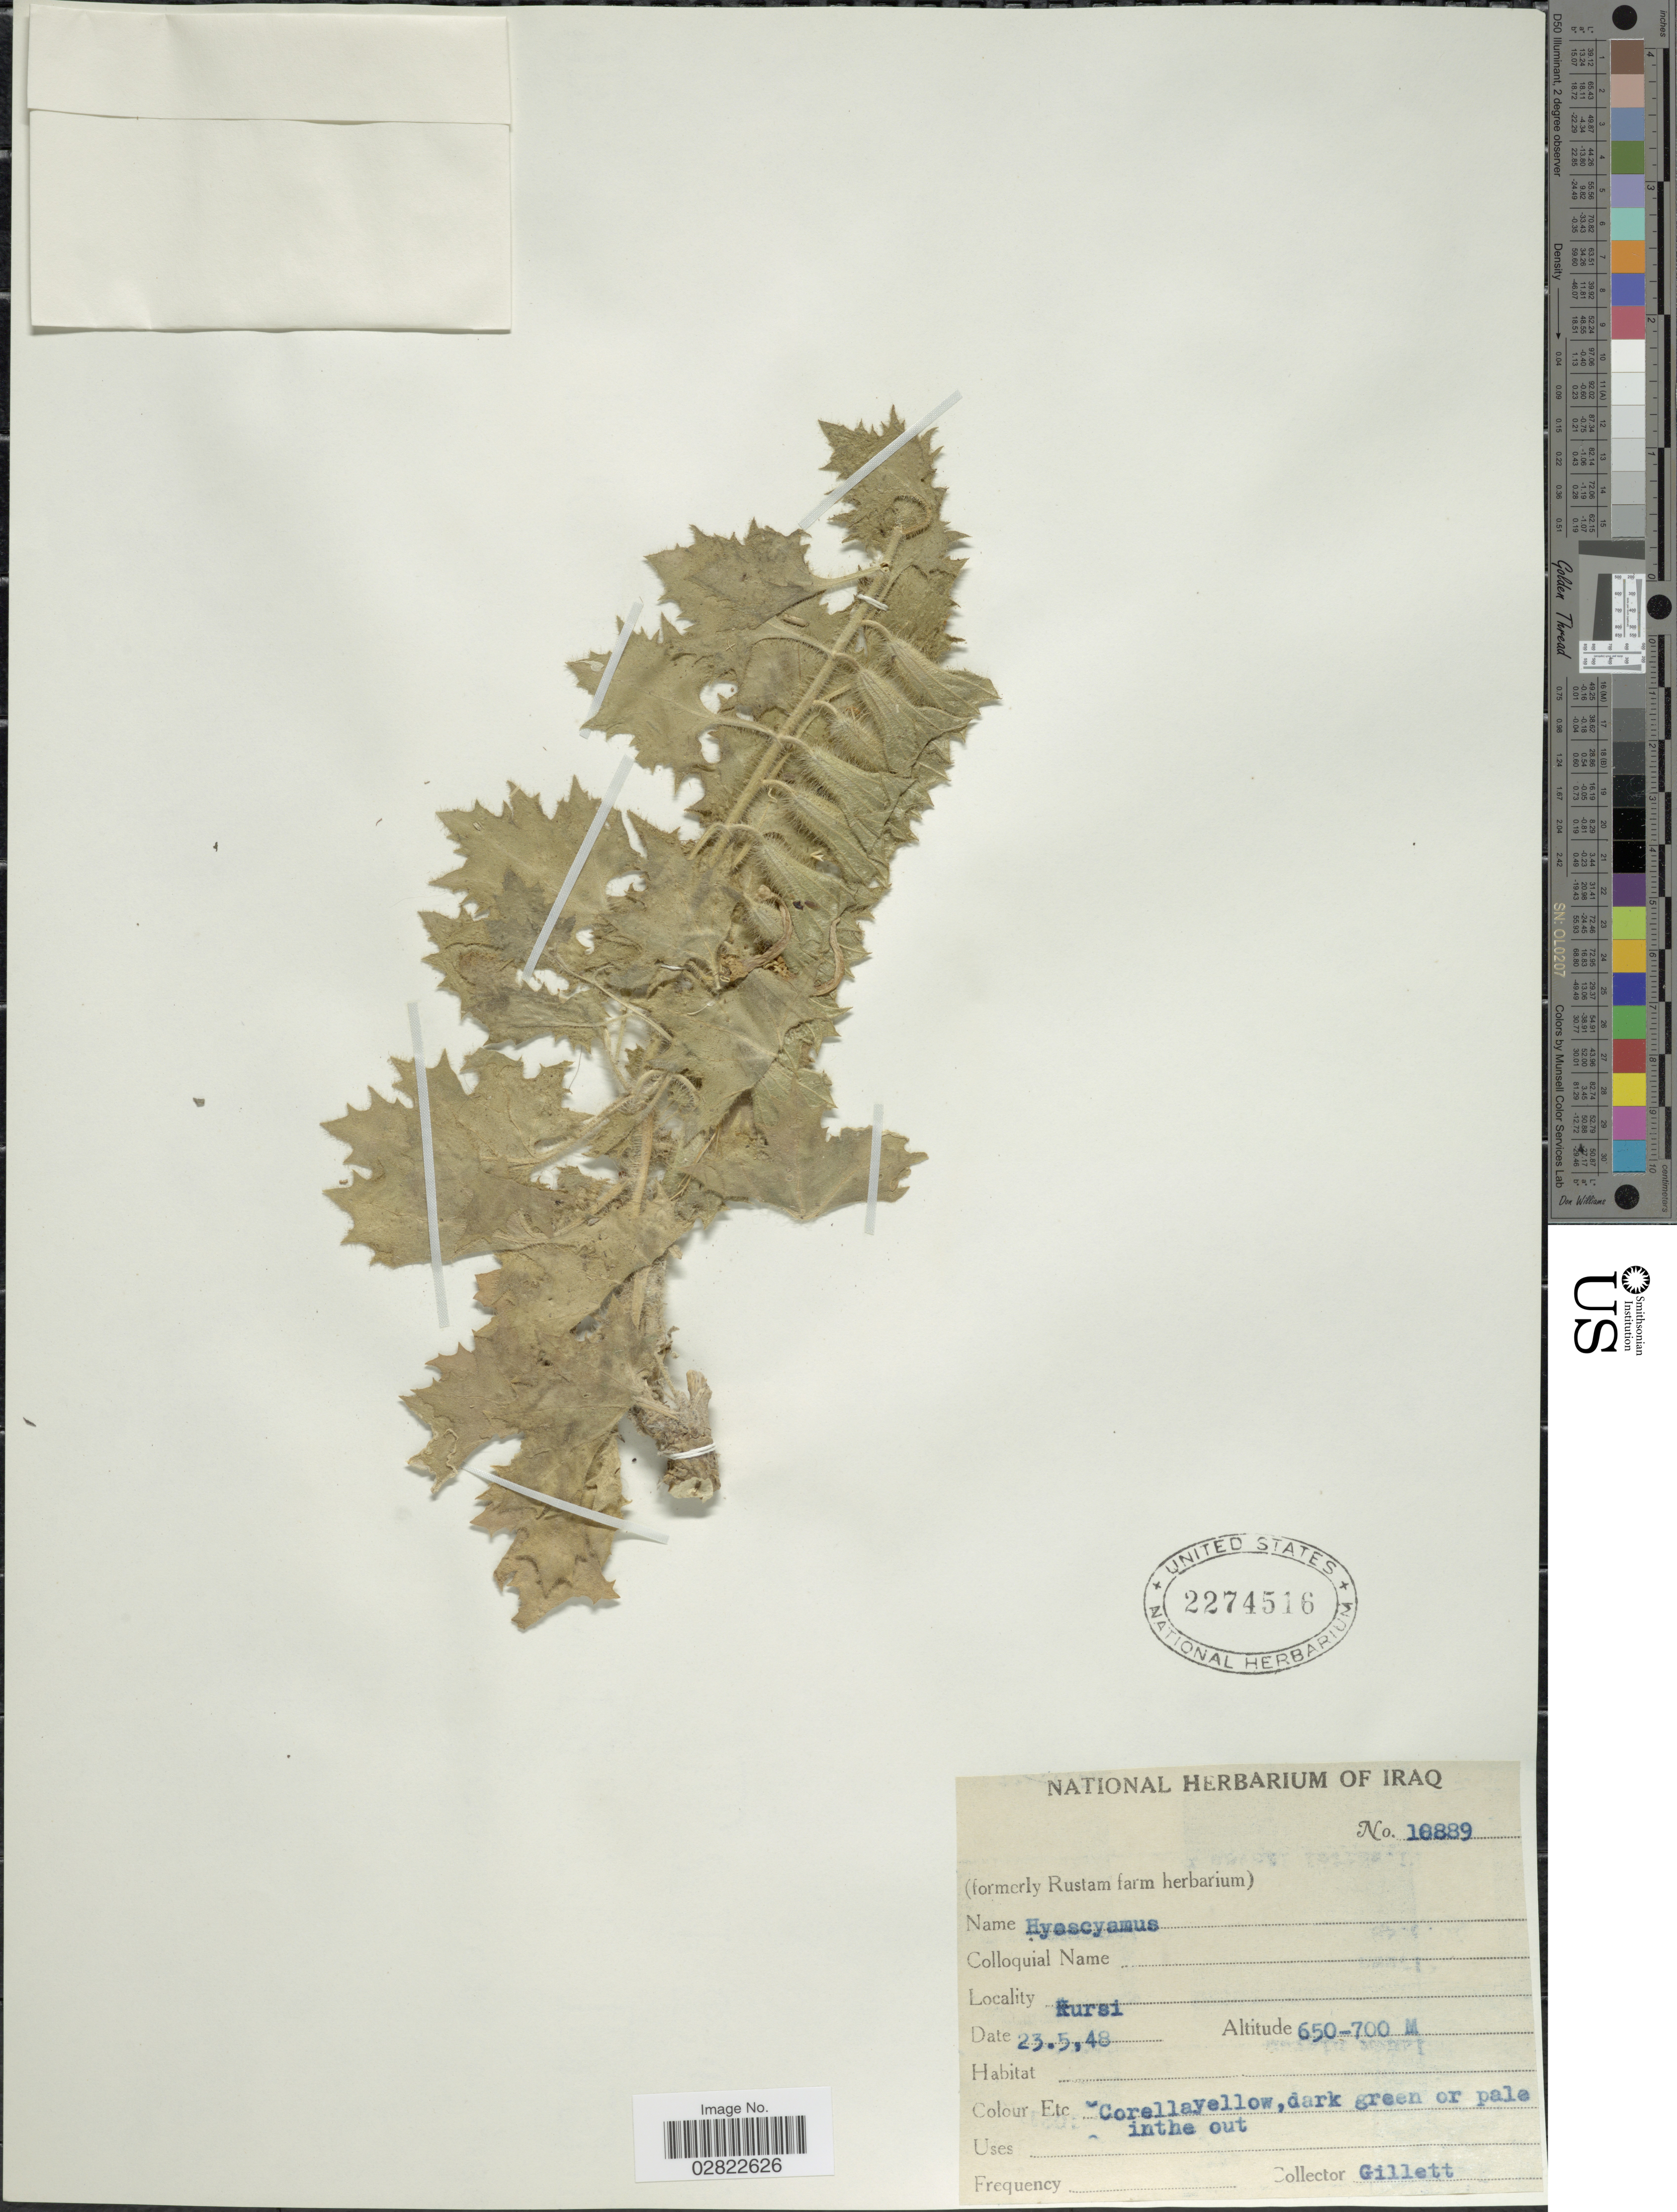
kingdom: Plantae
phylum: Tracheophyta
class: Magnoliopsida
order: Solanales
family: Solanaceae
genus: Hyoscyamus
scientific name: Hyoscyamus sp.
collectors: Gillett, --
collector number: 10889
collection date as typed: Transcribed d/m/y: 23/5/48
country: Iraq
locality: Kursi.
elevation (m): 650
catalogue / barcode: US 2274516